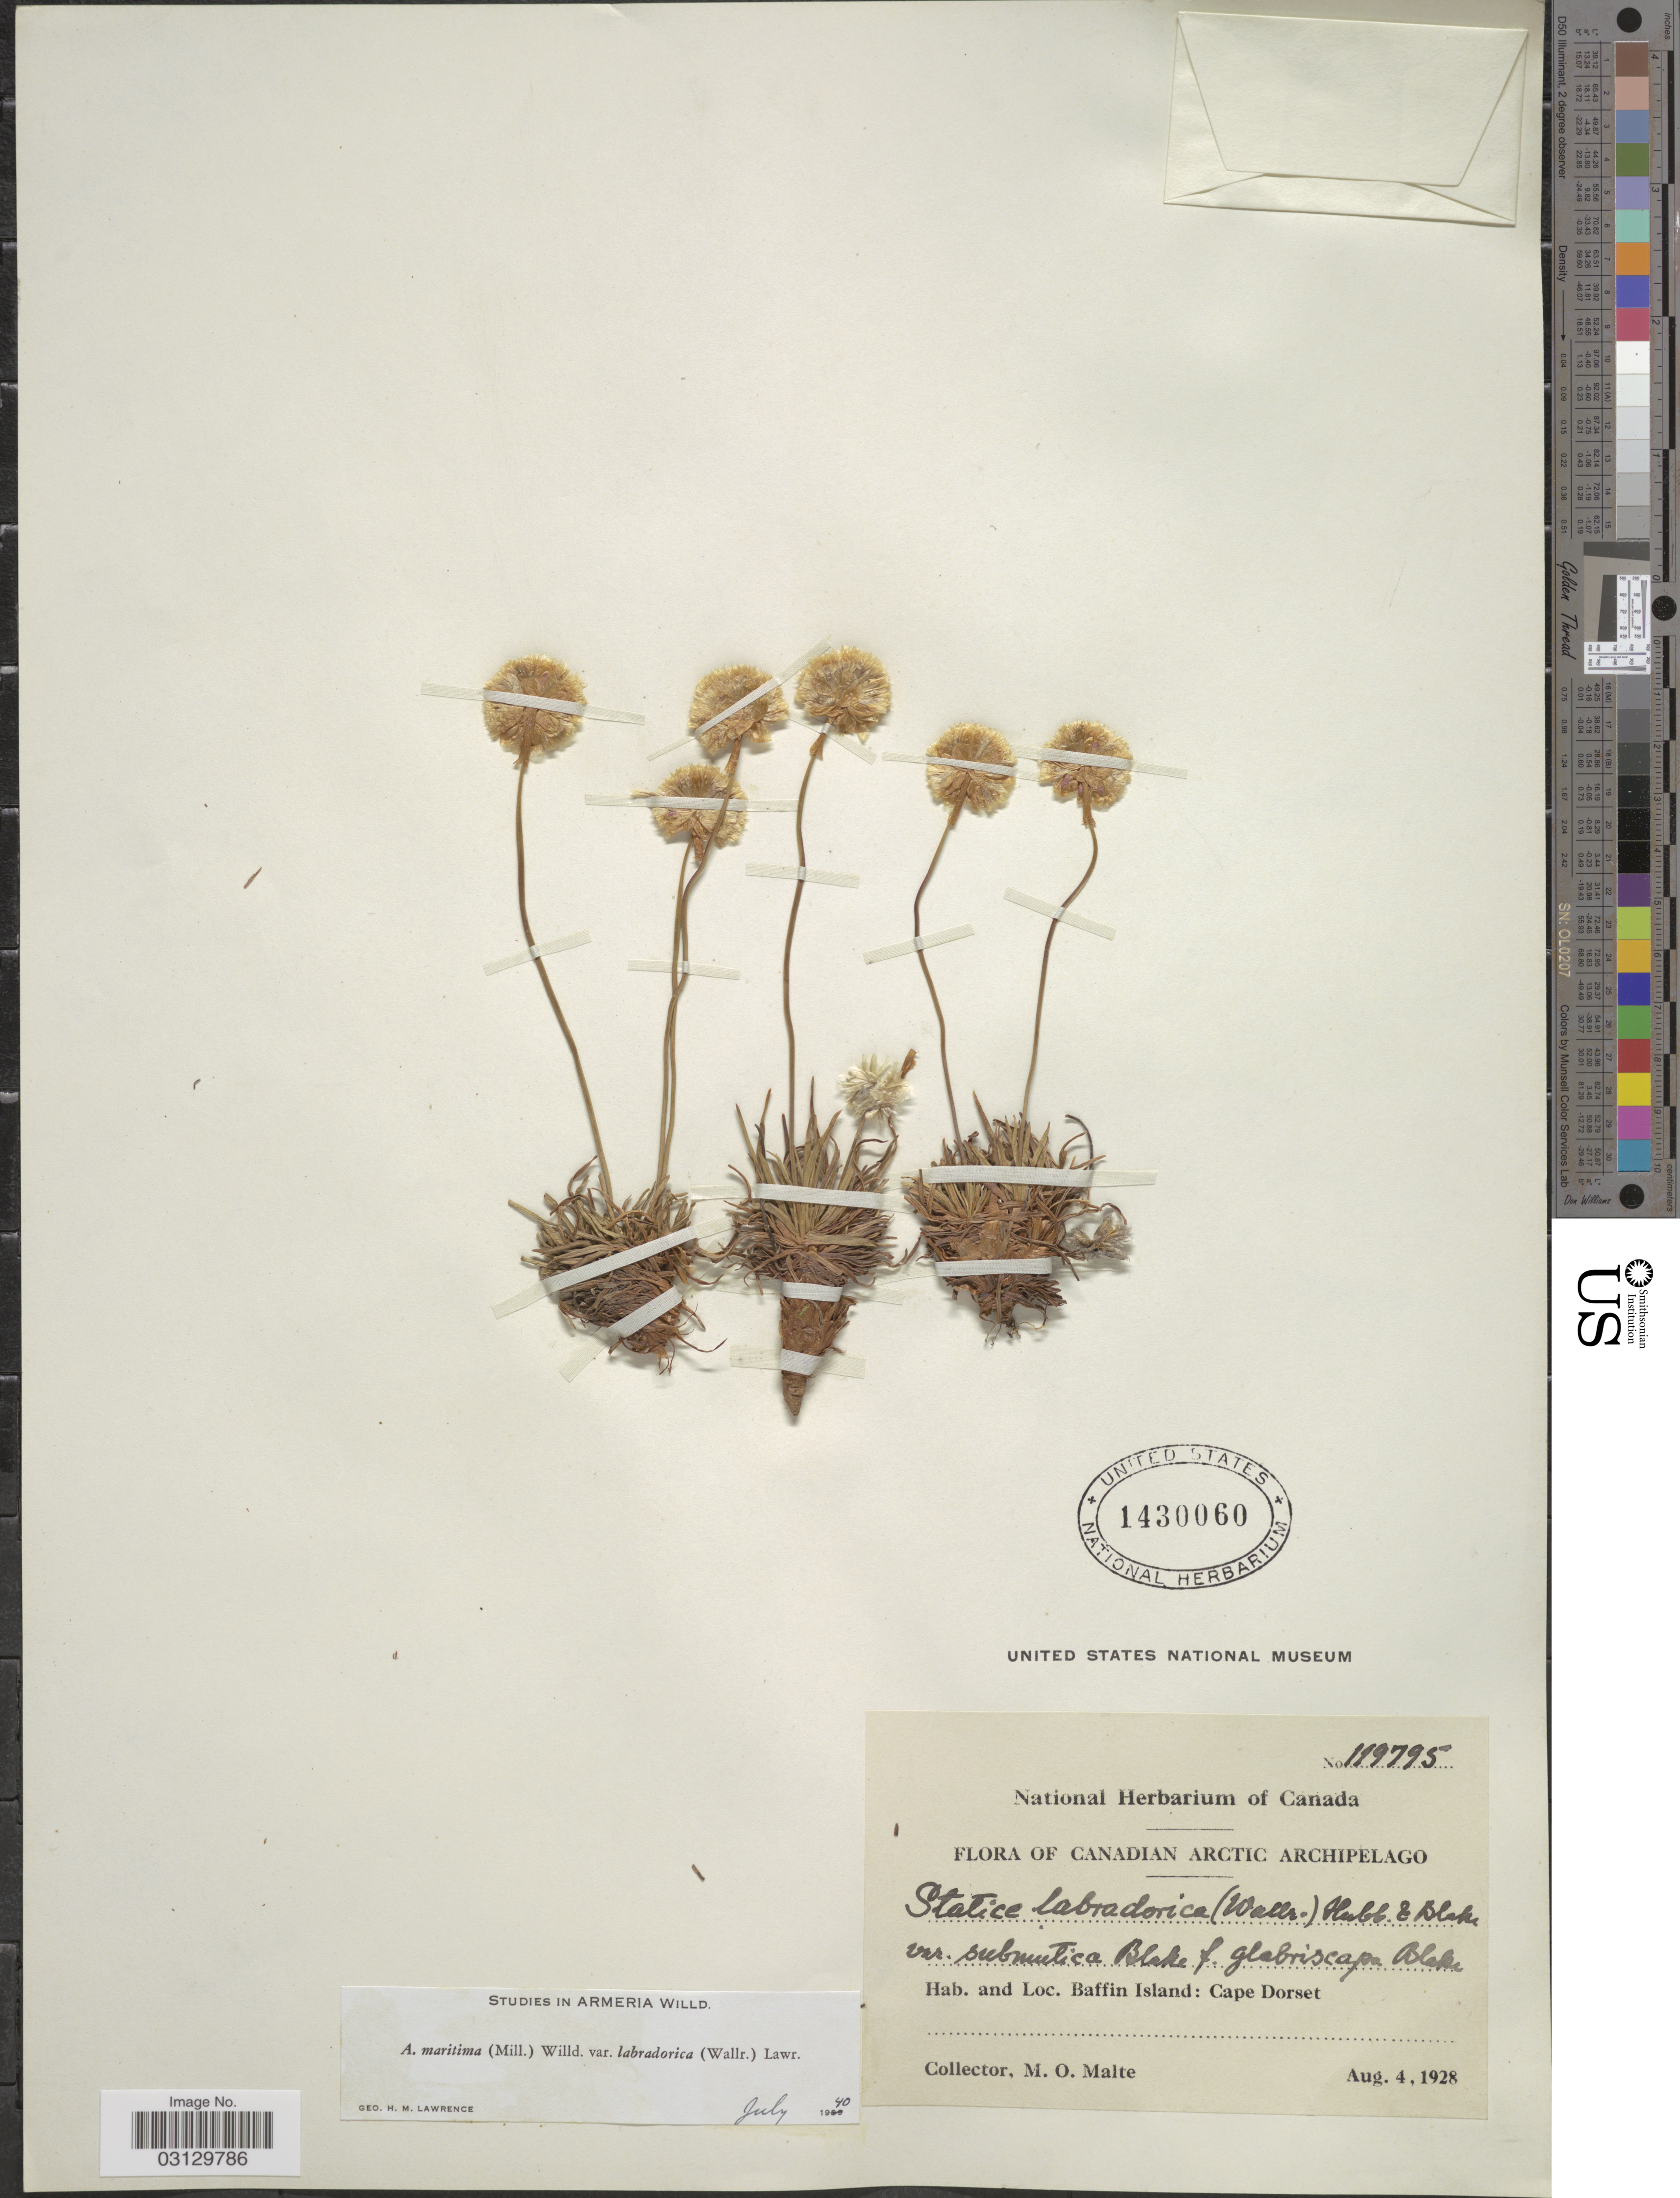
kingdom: Plantae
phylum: Tracheophyta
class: Magnoliopsida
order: Caryophyllales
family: Plumbaginaceae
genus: Armeria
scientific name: Armeria maritima subsp. sibirica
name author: (Turcz. ex Boiss.) Nyman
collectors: M. O. Malte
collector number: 119795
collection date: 1928-08-04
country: Canada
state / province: Nunavut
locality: Canadian Arctic Archipelago. Baffin Island: Cape Dorset.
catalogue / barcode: US 1430060